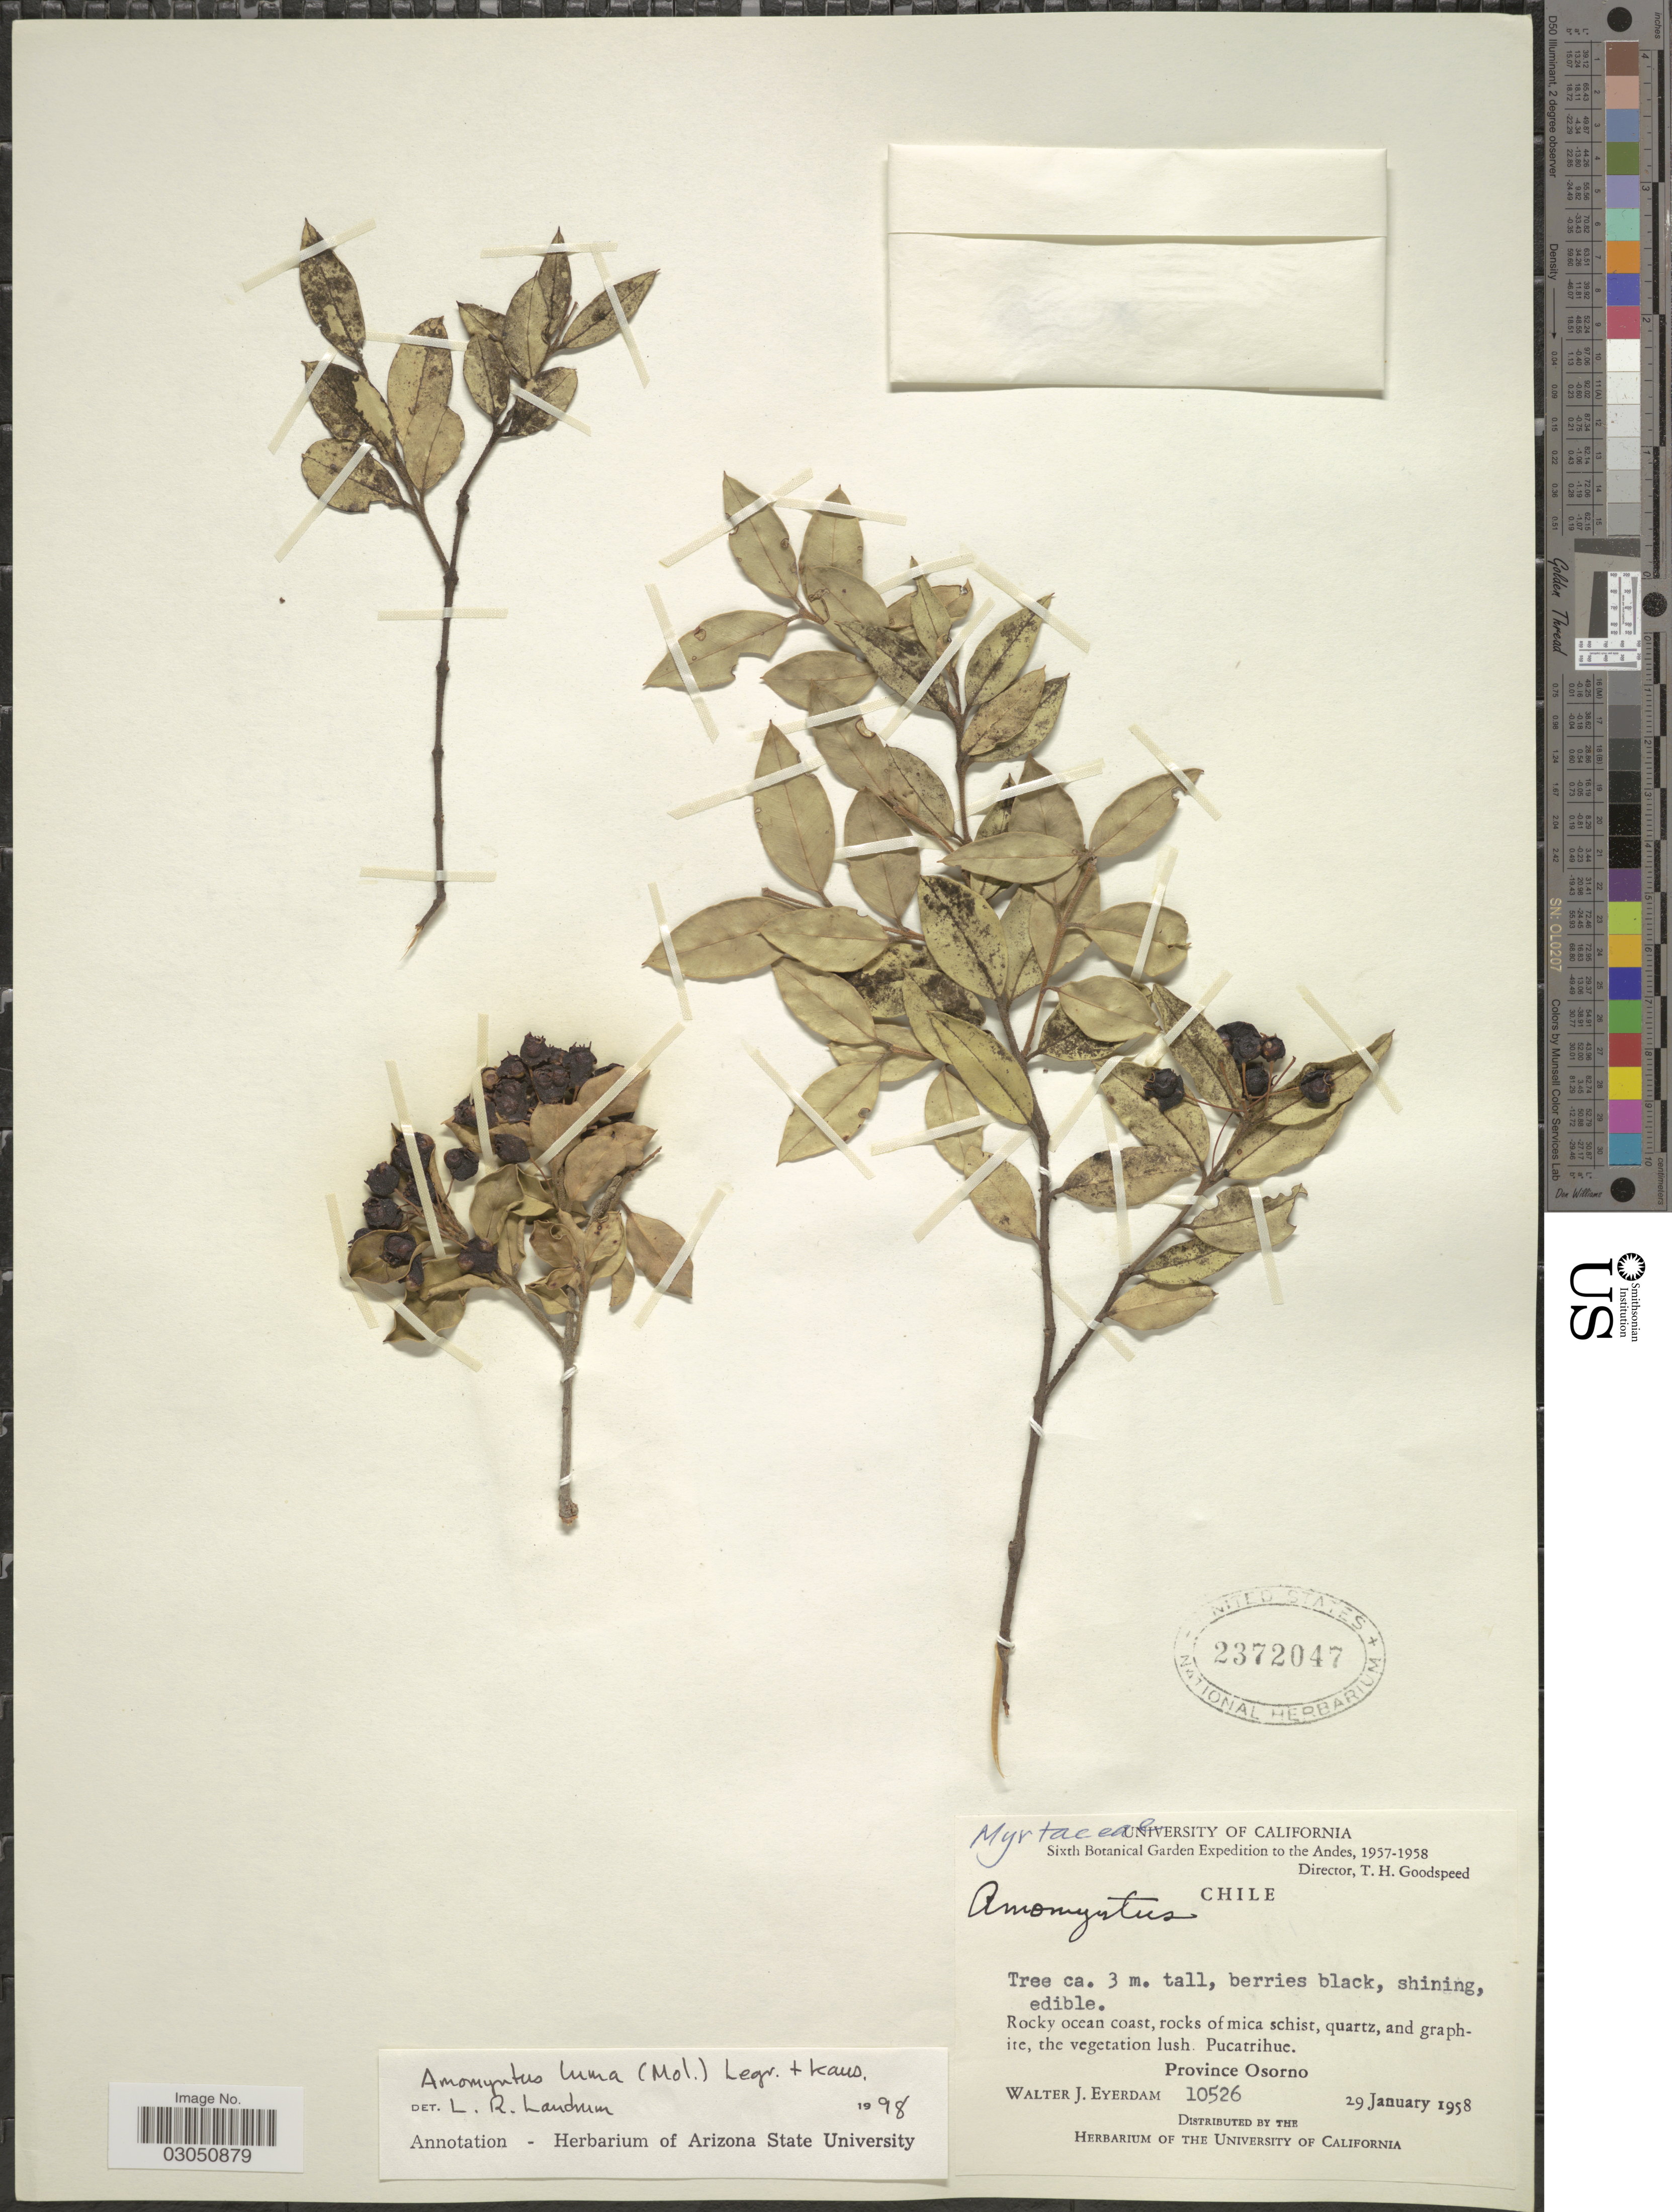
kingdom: Plantae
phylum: Tracheophyta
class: Magnoliopsida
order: Myrtales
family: Myrtaceae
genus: Amomyrtus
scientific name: Amomyrtus luma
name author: (Molina) D. Legrand & Kausel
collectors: W. J. Eyerdam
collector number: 10526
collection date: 1958-01-29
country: Chile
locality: The Andes. Pucartrihue. Province Osorno.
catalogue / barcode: US 2372047